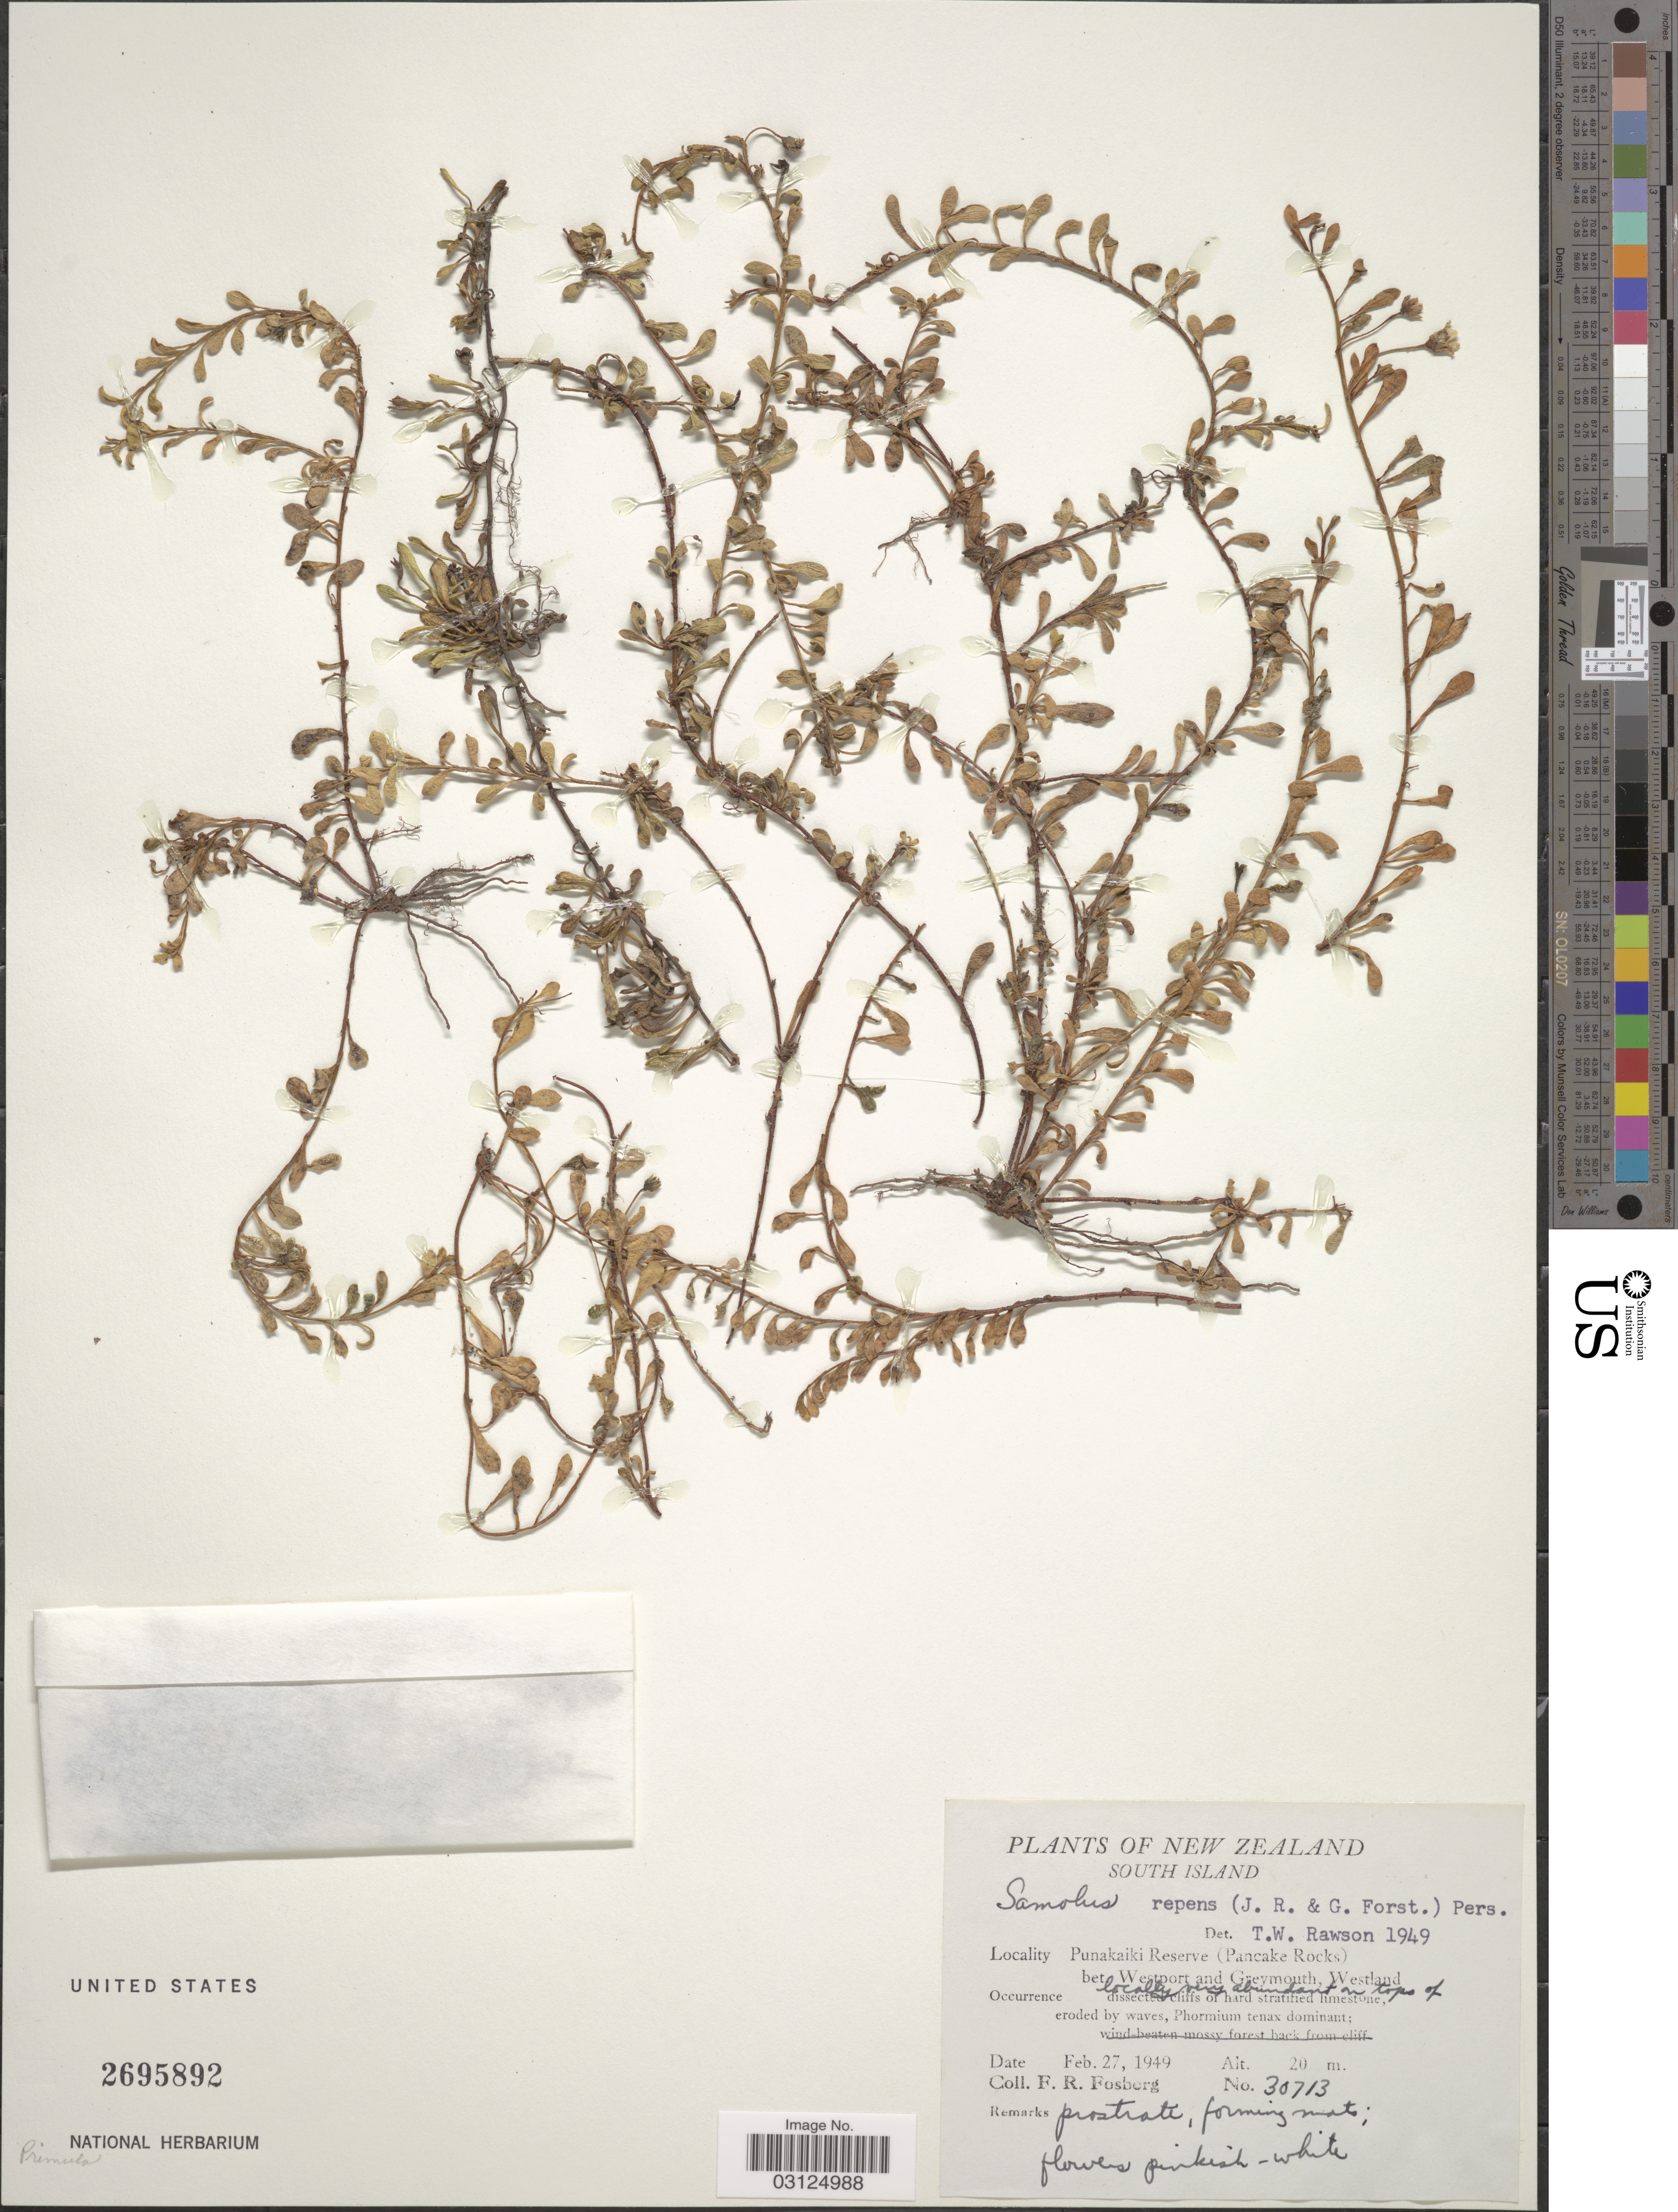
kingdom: Plantae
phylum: Tracheophyta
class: Magnoliopsida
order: Ericales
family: Primulaceae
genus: Samolus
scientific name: Samolus repens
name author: (J.R. Forst. & G. Forst.) Pers.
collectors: F. R. Fosberg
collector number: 30713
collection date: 1949-02-27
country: New Zealand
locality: South Island. Punakaiki Reserve (Pancake Rocks) bet Westport and Greymouth, Westland.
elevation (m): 20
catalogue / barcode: US 2695892